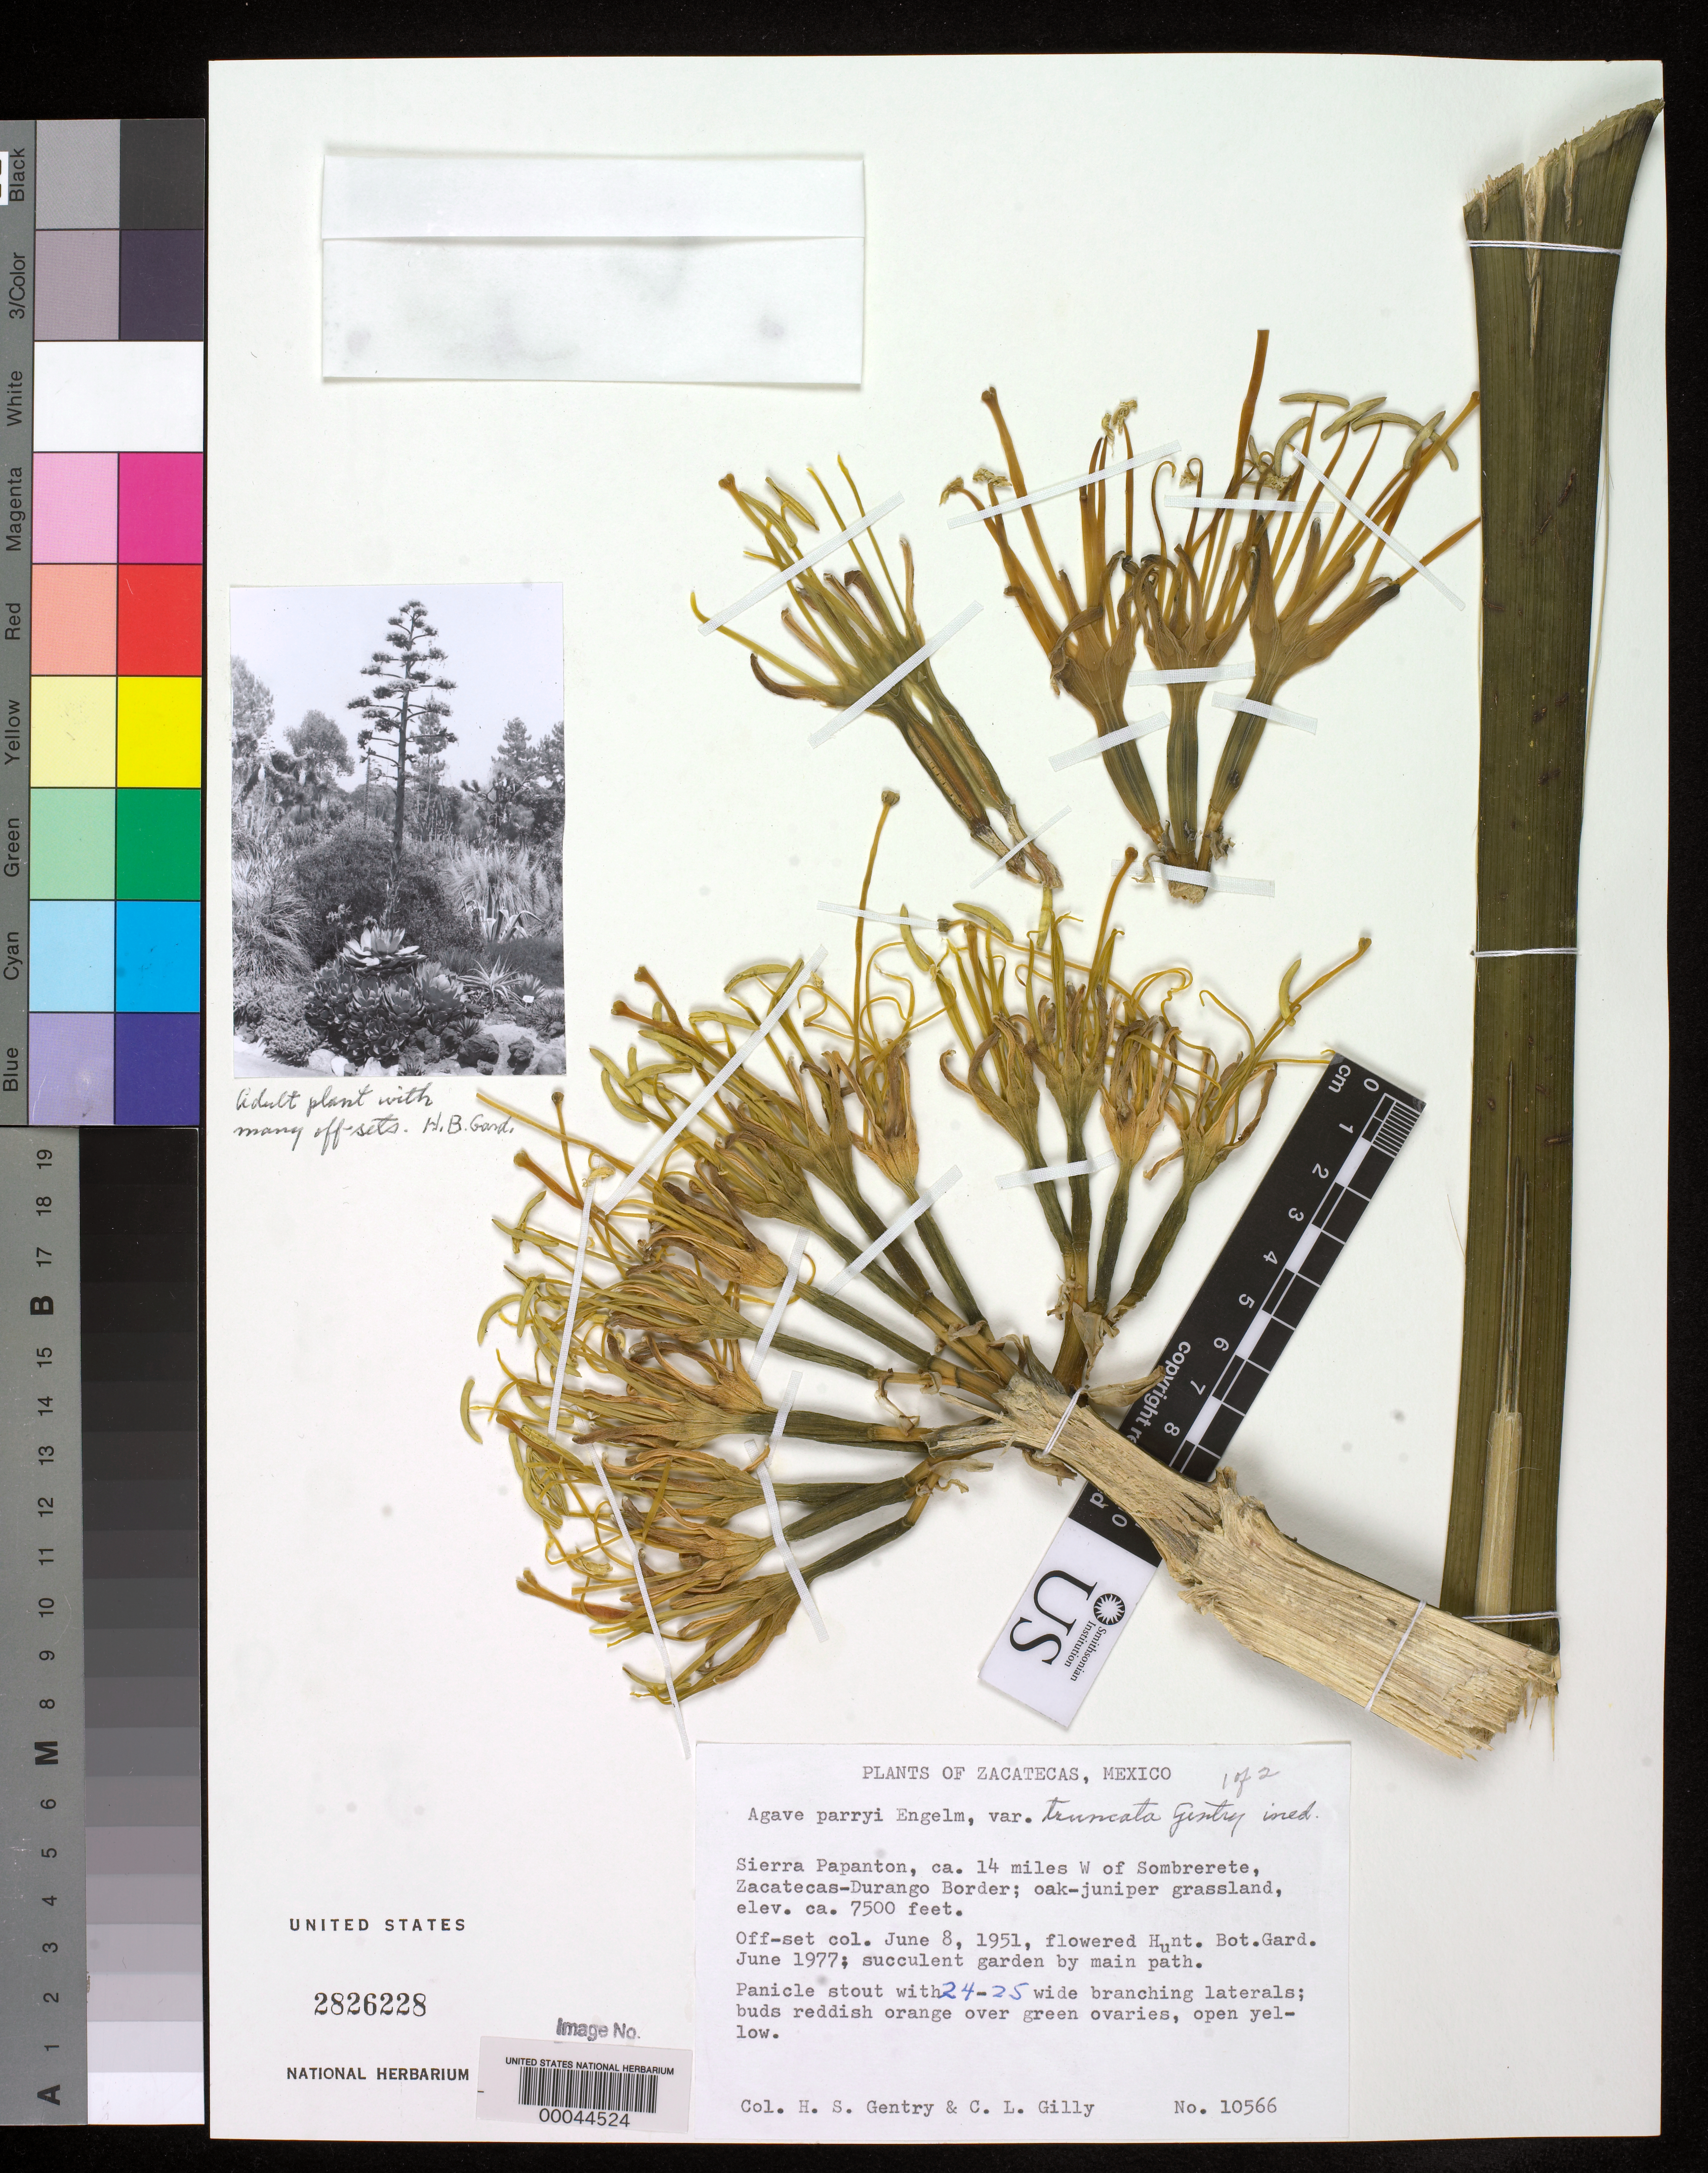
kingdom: Plantae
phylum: Tracheophyta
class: Liliopsida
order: Asparagales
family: Asparagaceae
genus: Agave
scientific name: Agave parryi var. truncata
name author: Gentry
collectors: H. S. Gentry & C. Gilly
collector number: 10566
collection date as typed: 08 Jun 1951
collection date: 1951-06-08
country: Mexico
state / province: Zacatecas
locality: Sierra papanton, ca 14 mi W of sombrerete, zacatecas-Durango border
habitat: Oak-juniper grassland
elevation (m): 2286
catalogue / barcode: US 2826228